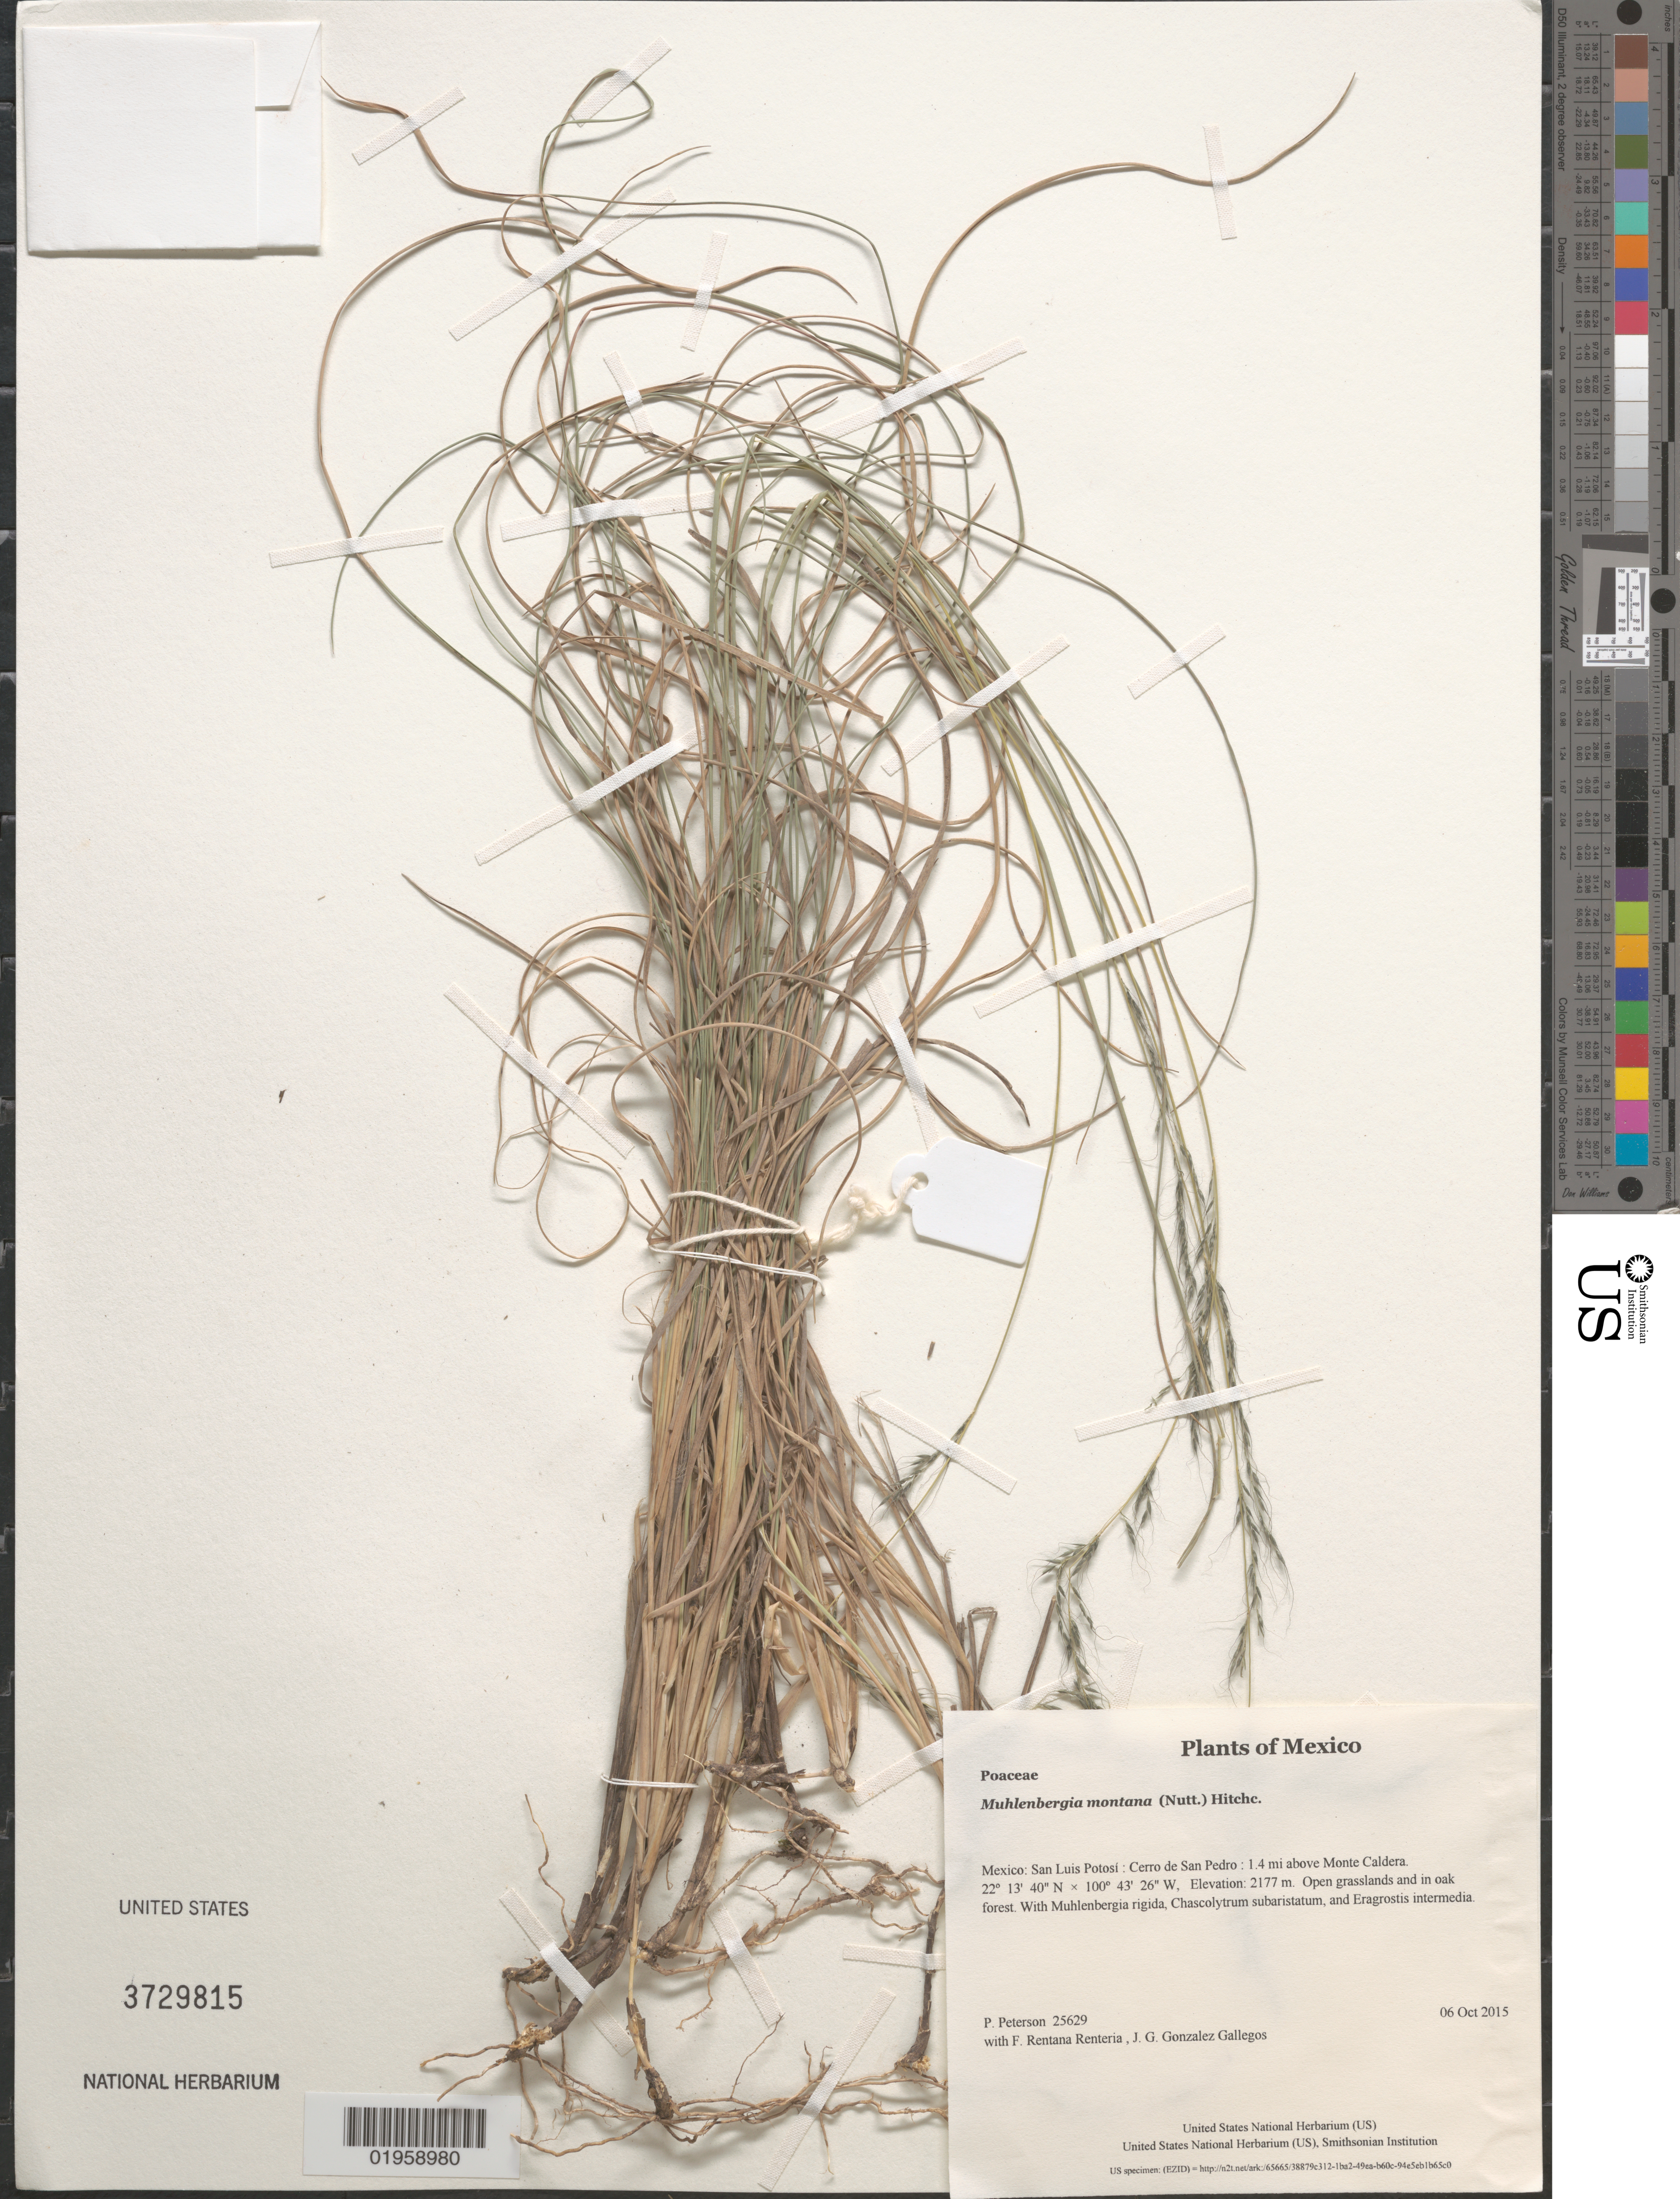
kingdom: Plantae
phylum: Tracheophyta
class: Liliopsida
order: Poales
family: Poaceae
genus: Muhlenbergia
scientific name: Muhlenbergia montana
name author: (Nutt.) Hitchc.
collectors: P. M. Peterson, F. Rentana Renteria & J. G. Gonzalez Gallegos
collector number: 25629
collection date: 2015-10-06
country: Mexico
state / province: San Luis Potosí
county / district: Cerro de San Pedro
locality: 1.4 mi above Monte Caldera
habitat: Open grasslands and in oak forest.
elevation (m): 2177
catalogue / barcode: US 3729815